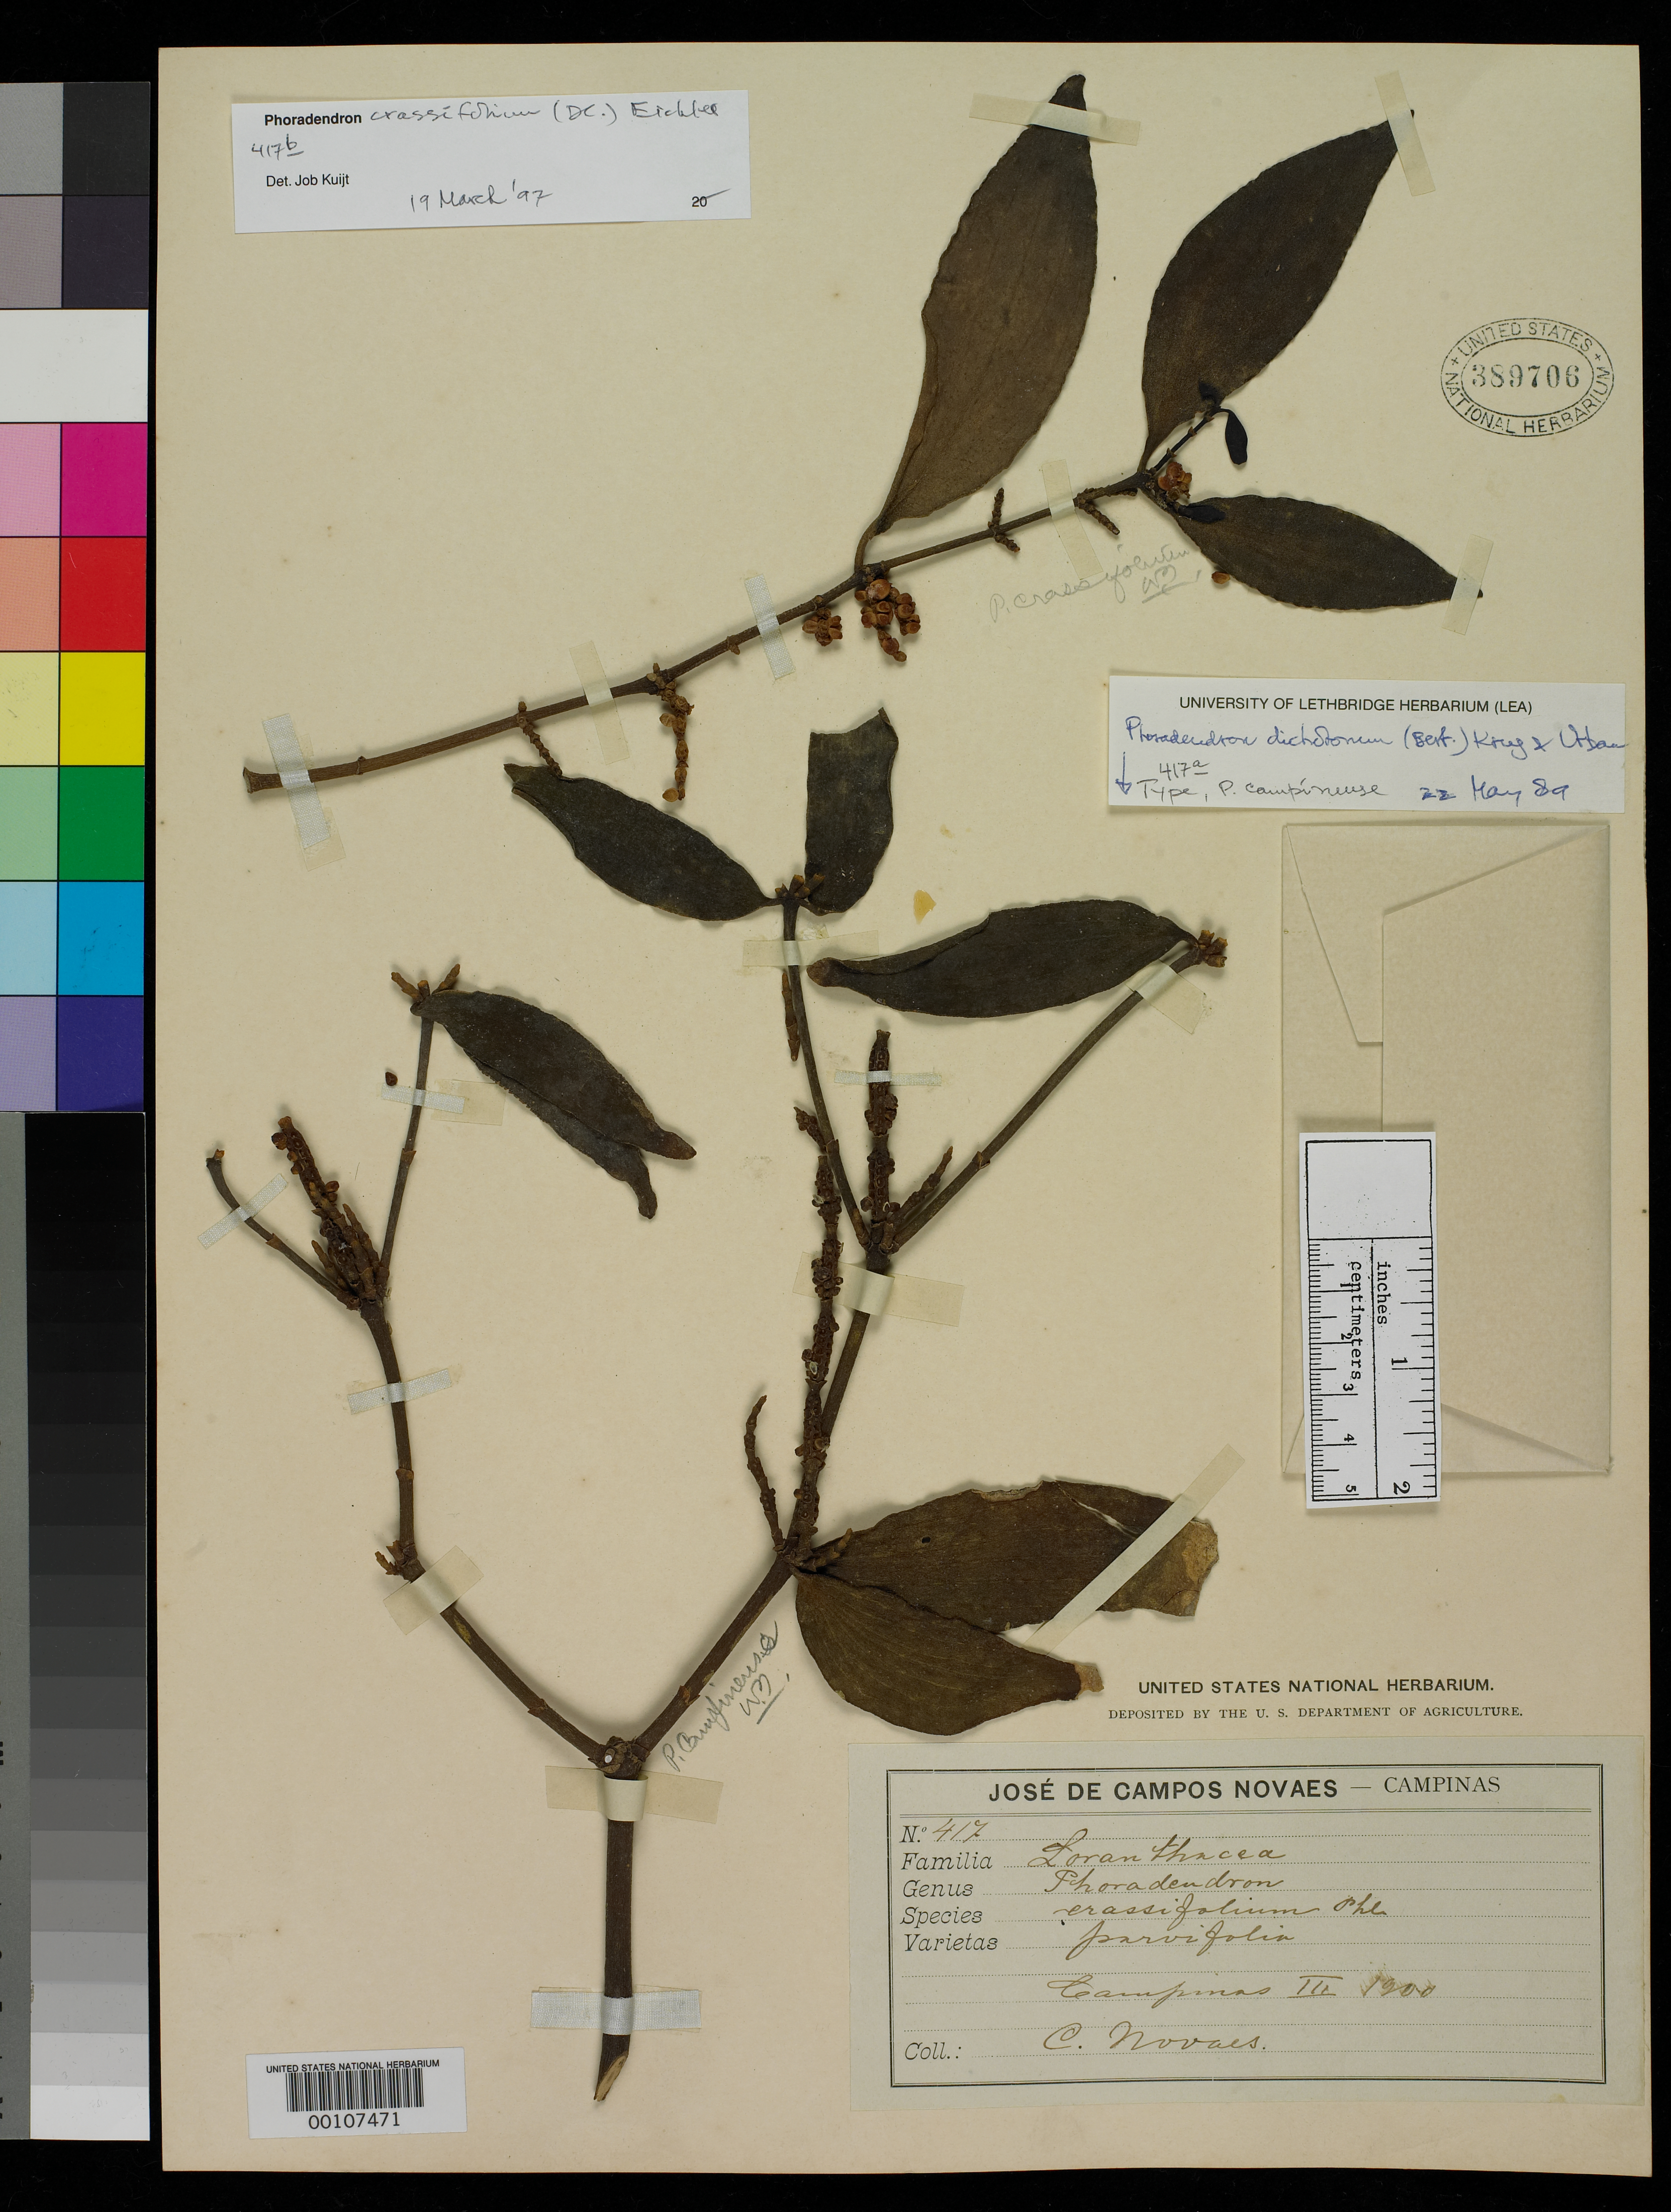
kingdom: Plantae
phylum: Tracheophyta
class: Magnoliopsida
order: Santalales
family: Viscaceae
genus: Phoradendron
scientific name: Phoradendron campinense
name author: Trel.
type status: Isotype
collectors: J. Novães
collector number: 417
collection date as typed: Mar 1900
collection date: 1900-03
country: Brazil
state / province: São Paulo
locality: Campinas.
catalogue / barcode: US 389706